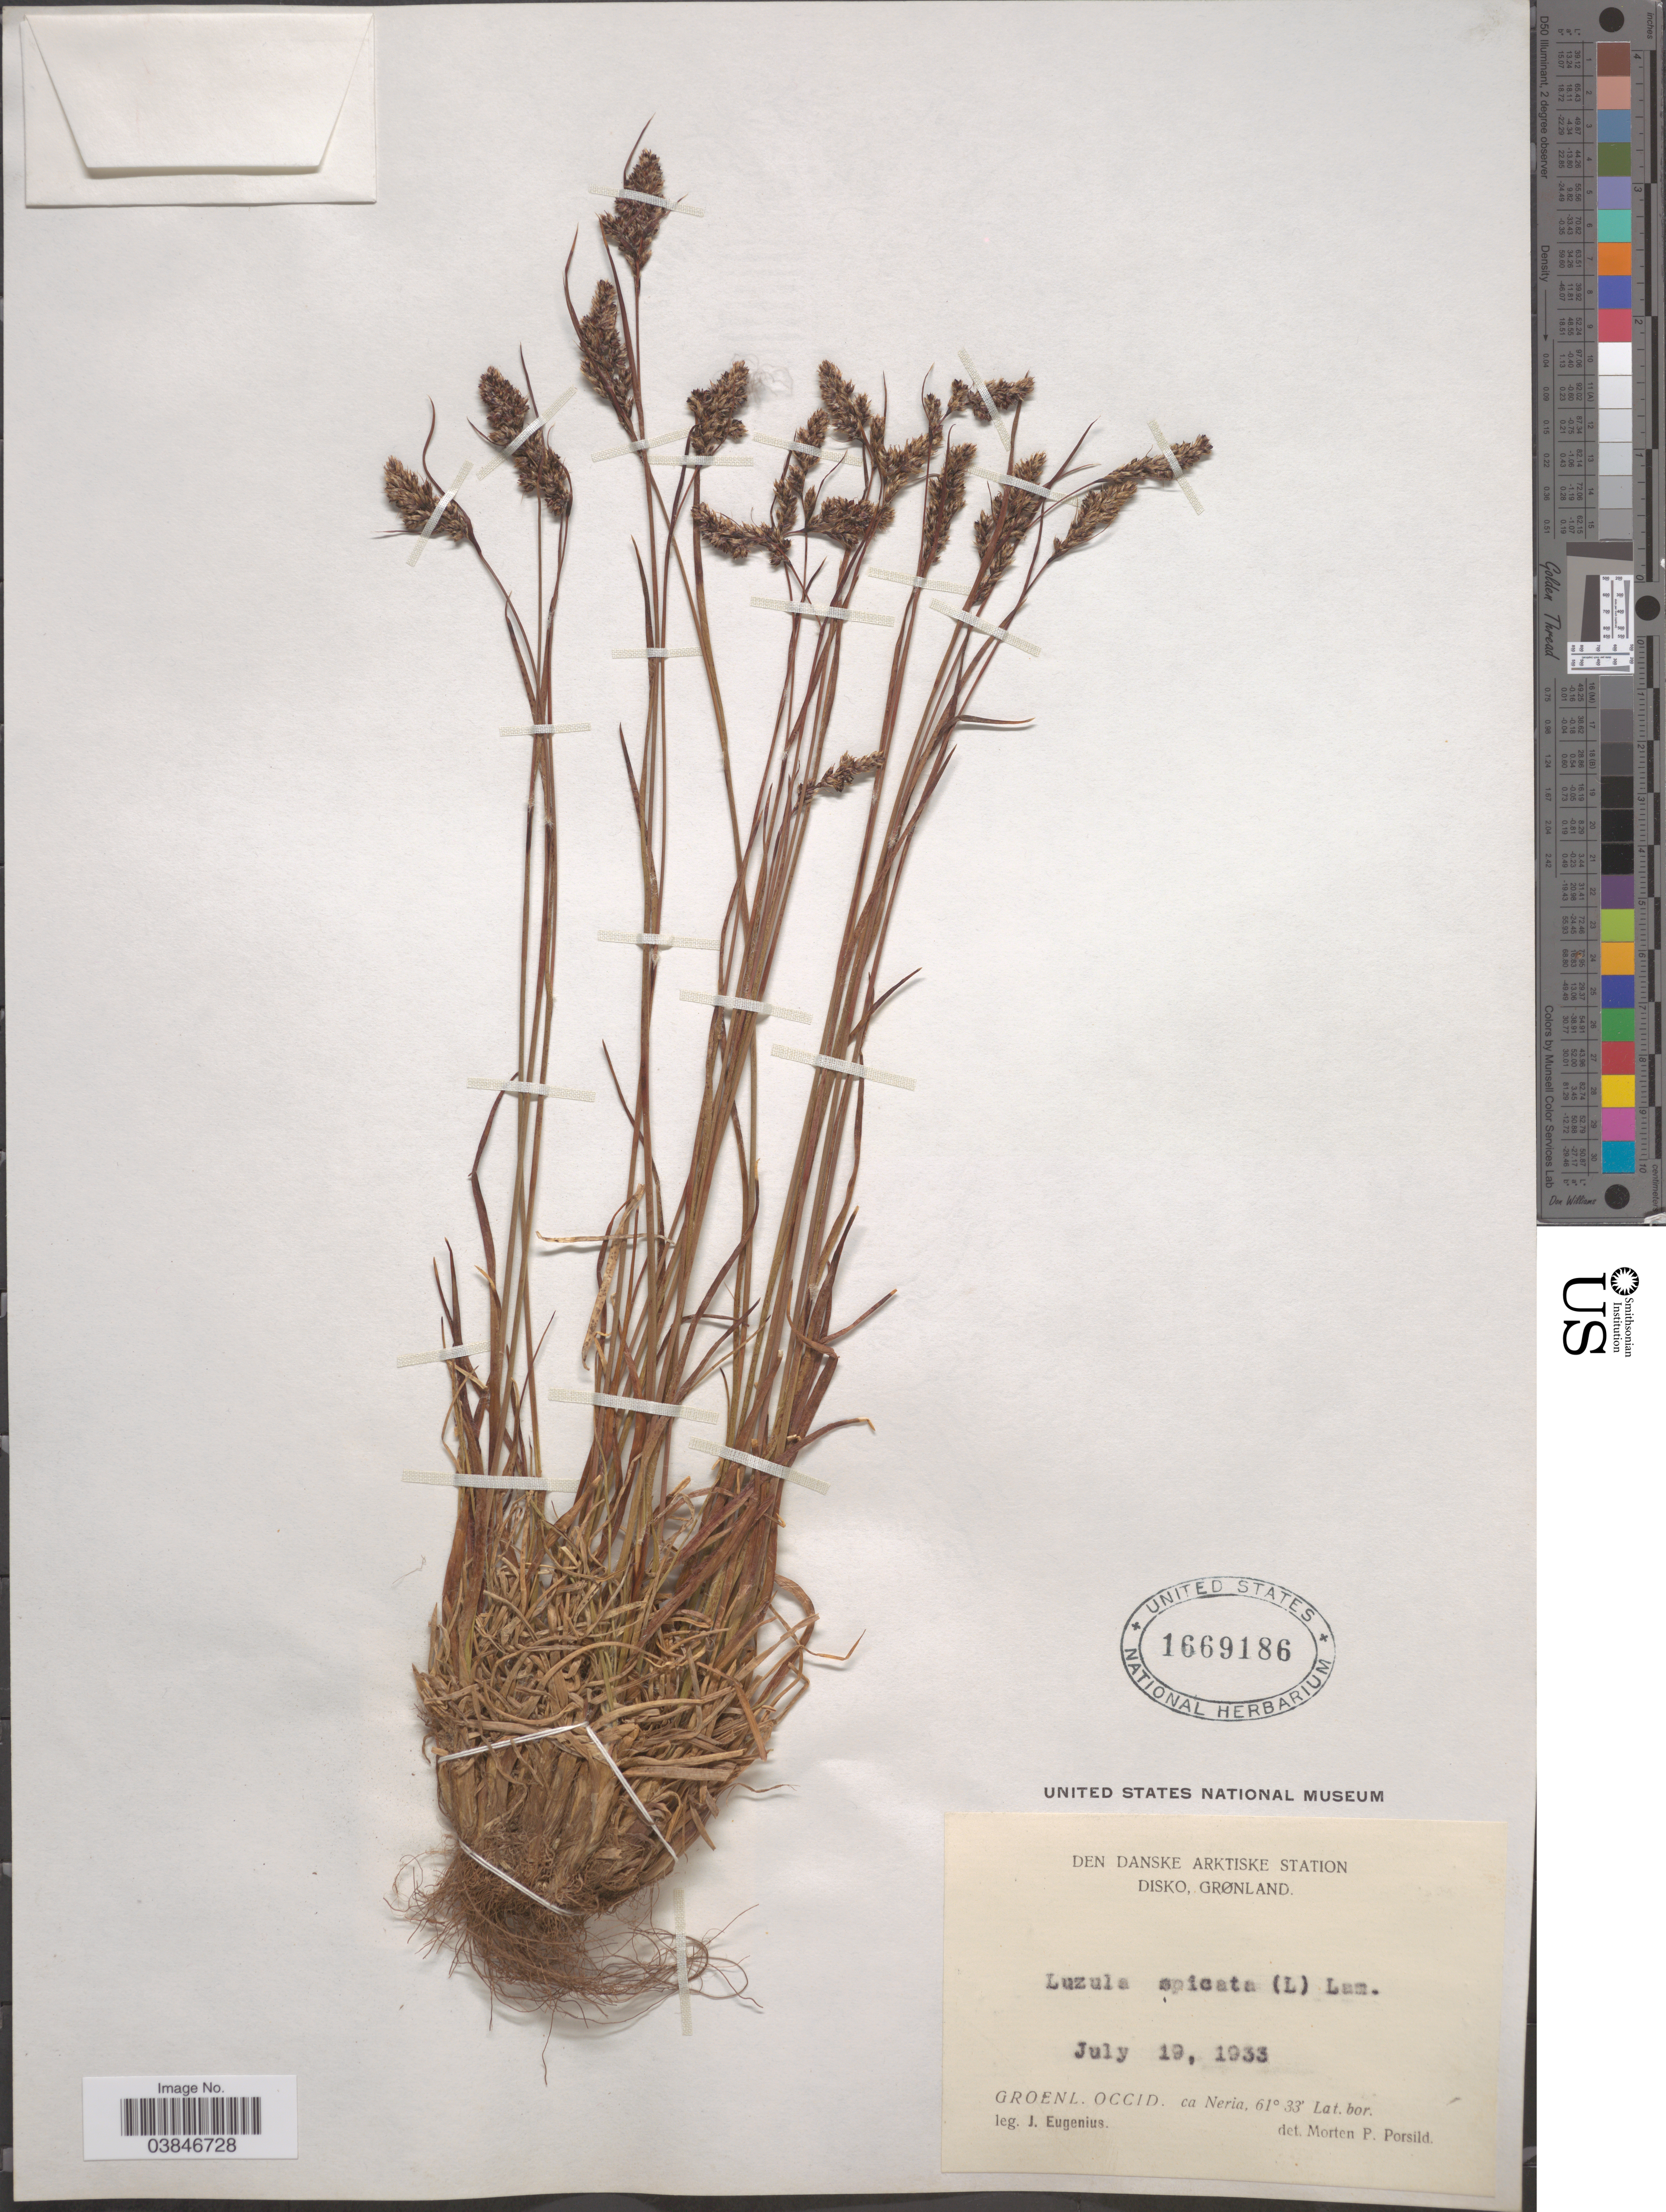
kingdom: Plantae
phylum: Tracheophyta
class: Liliopsida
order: Poales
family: Juncaceae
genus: Luzula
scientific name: Luzula spicata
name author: (L.) DC.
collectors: J. Eugenius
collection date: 1933-07-19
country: Greenland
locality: Den Danske Arktiske Station. Disko, Grønland. Groenl. Occid. ca Neria.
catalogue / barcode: US 1669186